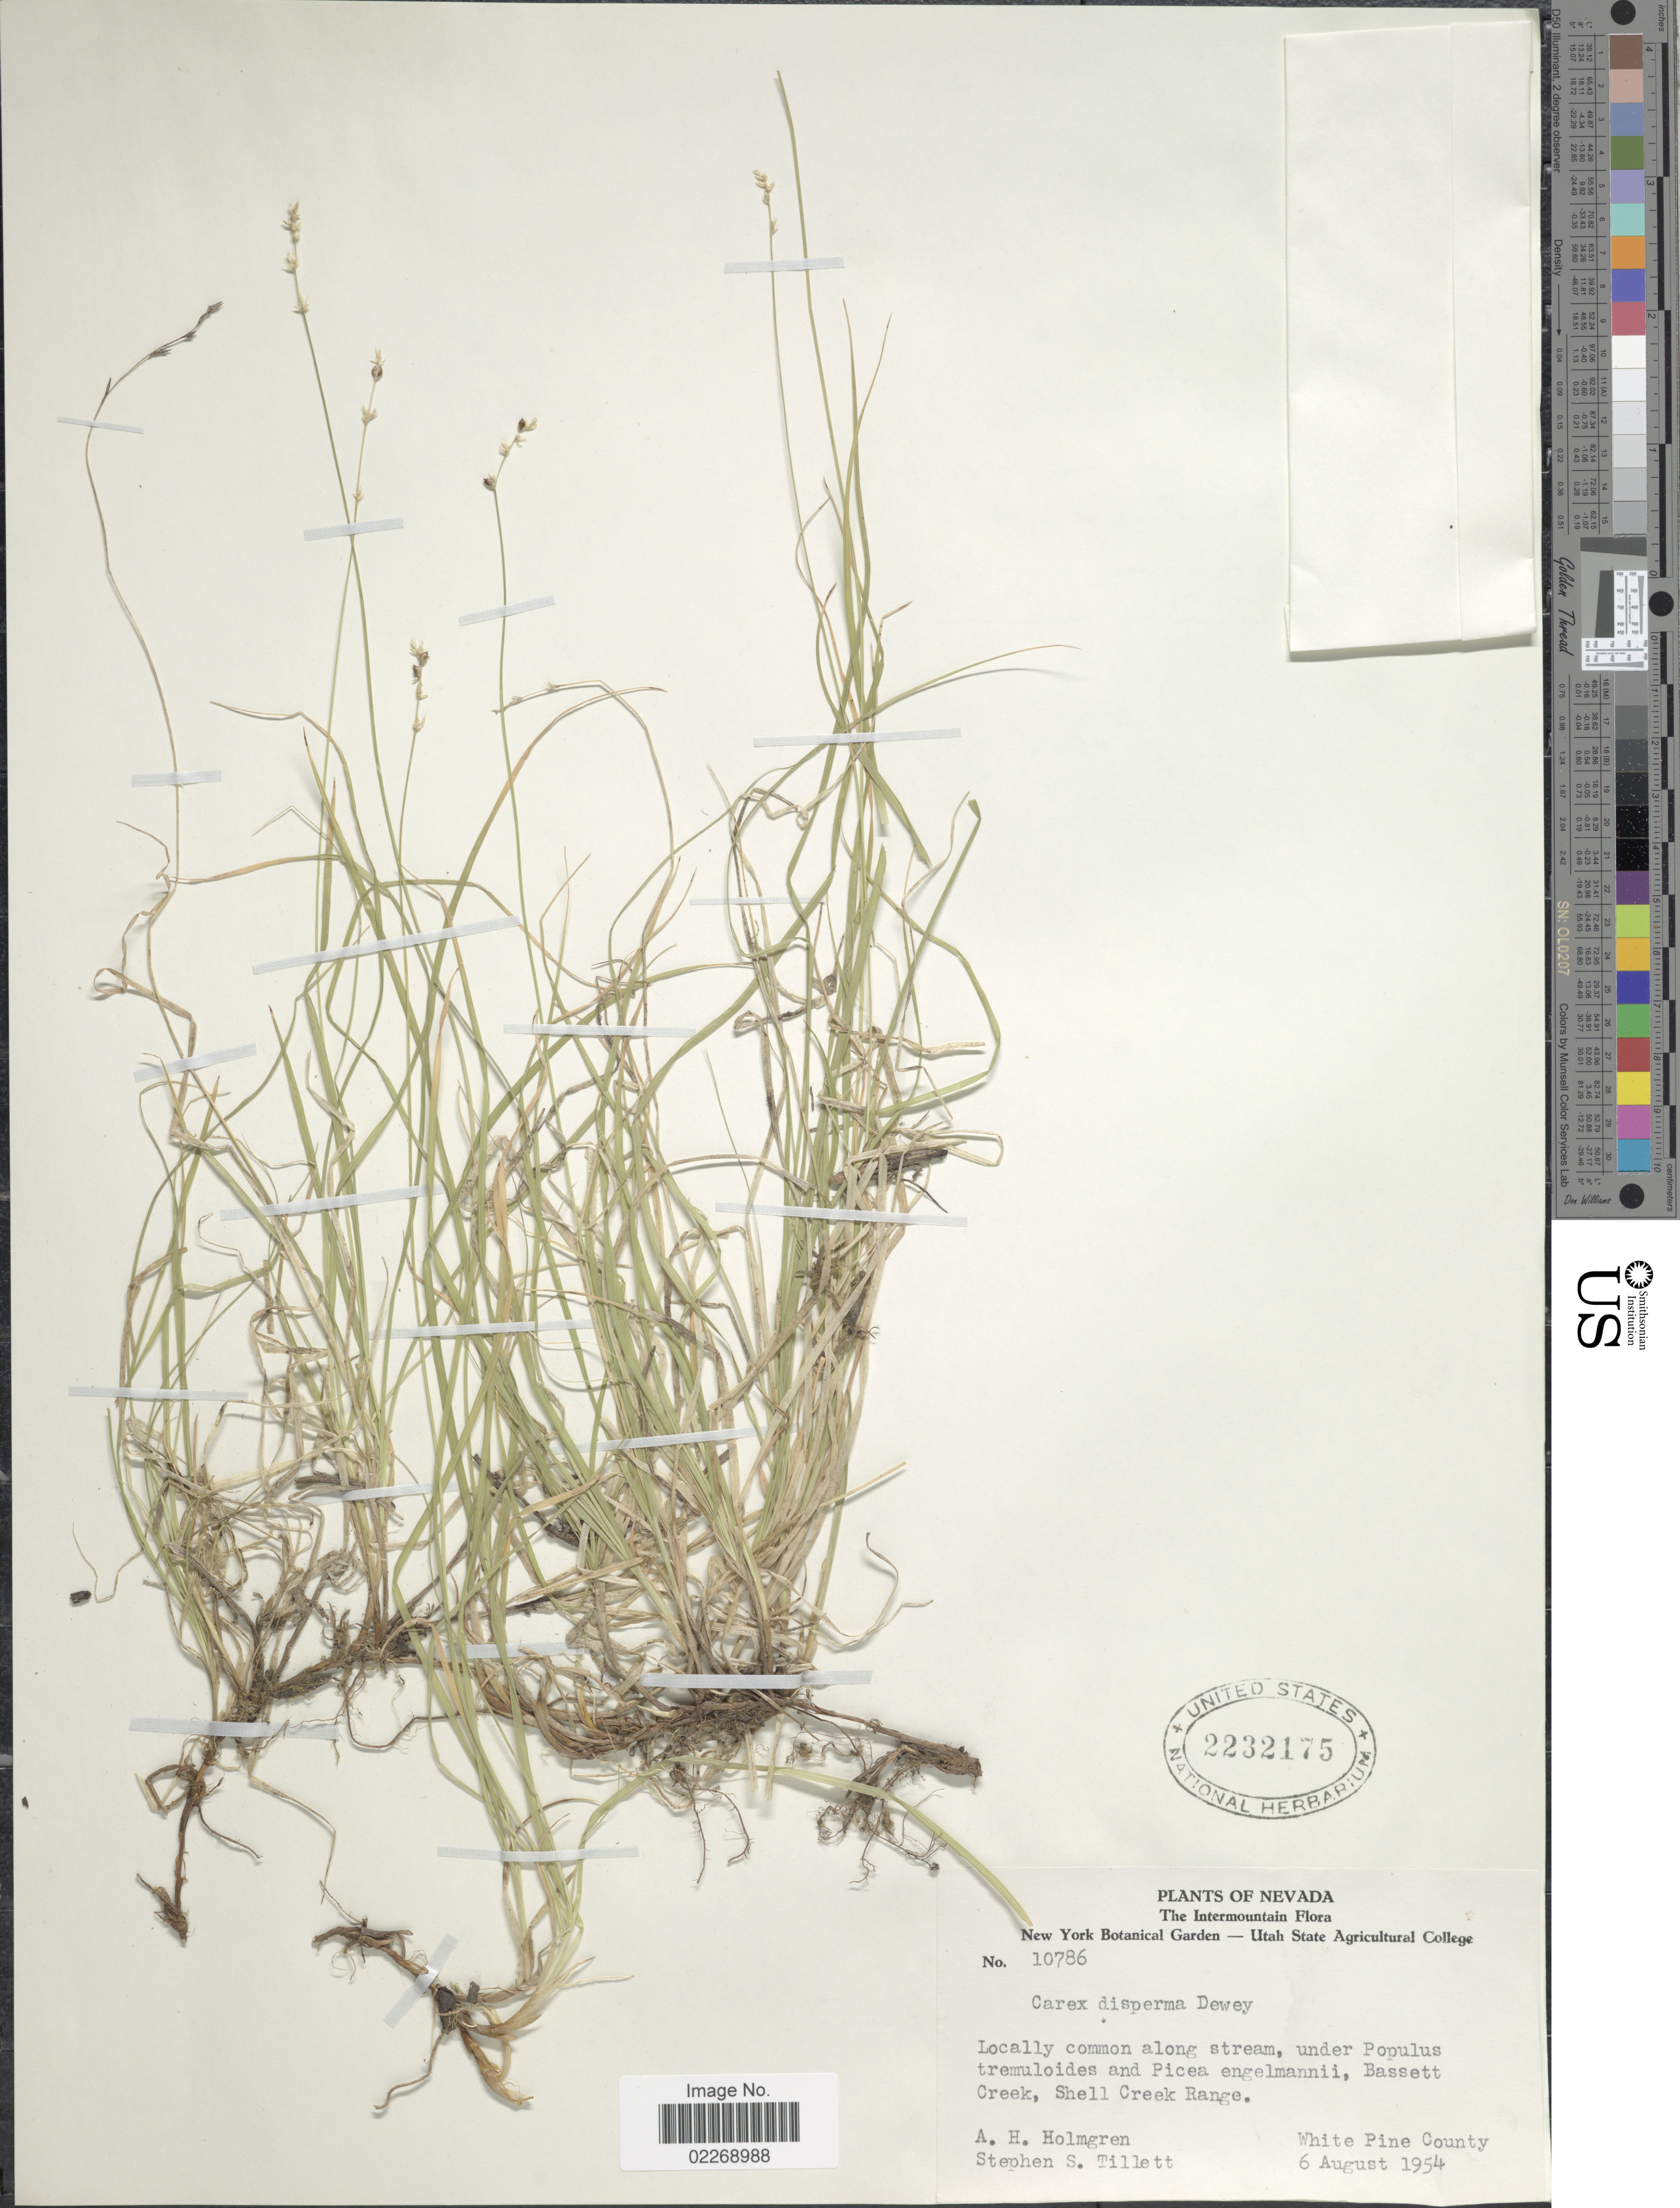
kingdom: Plantae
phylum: Tracheophyta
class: Liliopsida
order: Poales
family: Cyperaceae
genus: Carex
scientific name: Carex disperma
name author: Dewey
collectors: A. H. Holmgren & S. S. Tillett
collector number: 10786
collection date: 1954-08-06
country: United States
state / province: Nevada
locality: The Intermountain, LOcally common along stream, under Populus tremuloides and Picea engelmannii, Bassett Creek, Shell Creek Range, White Pine County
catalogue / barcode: US 2232175